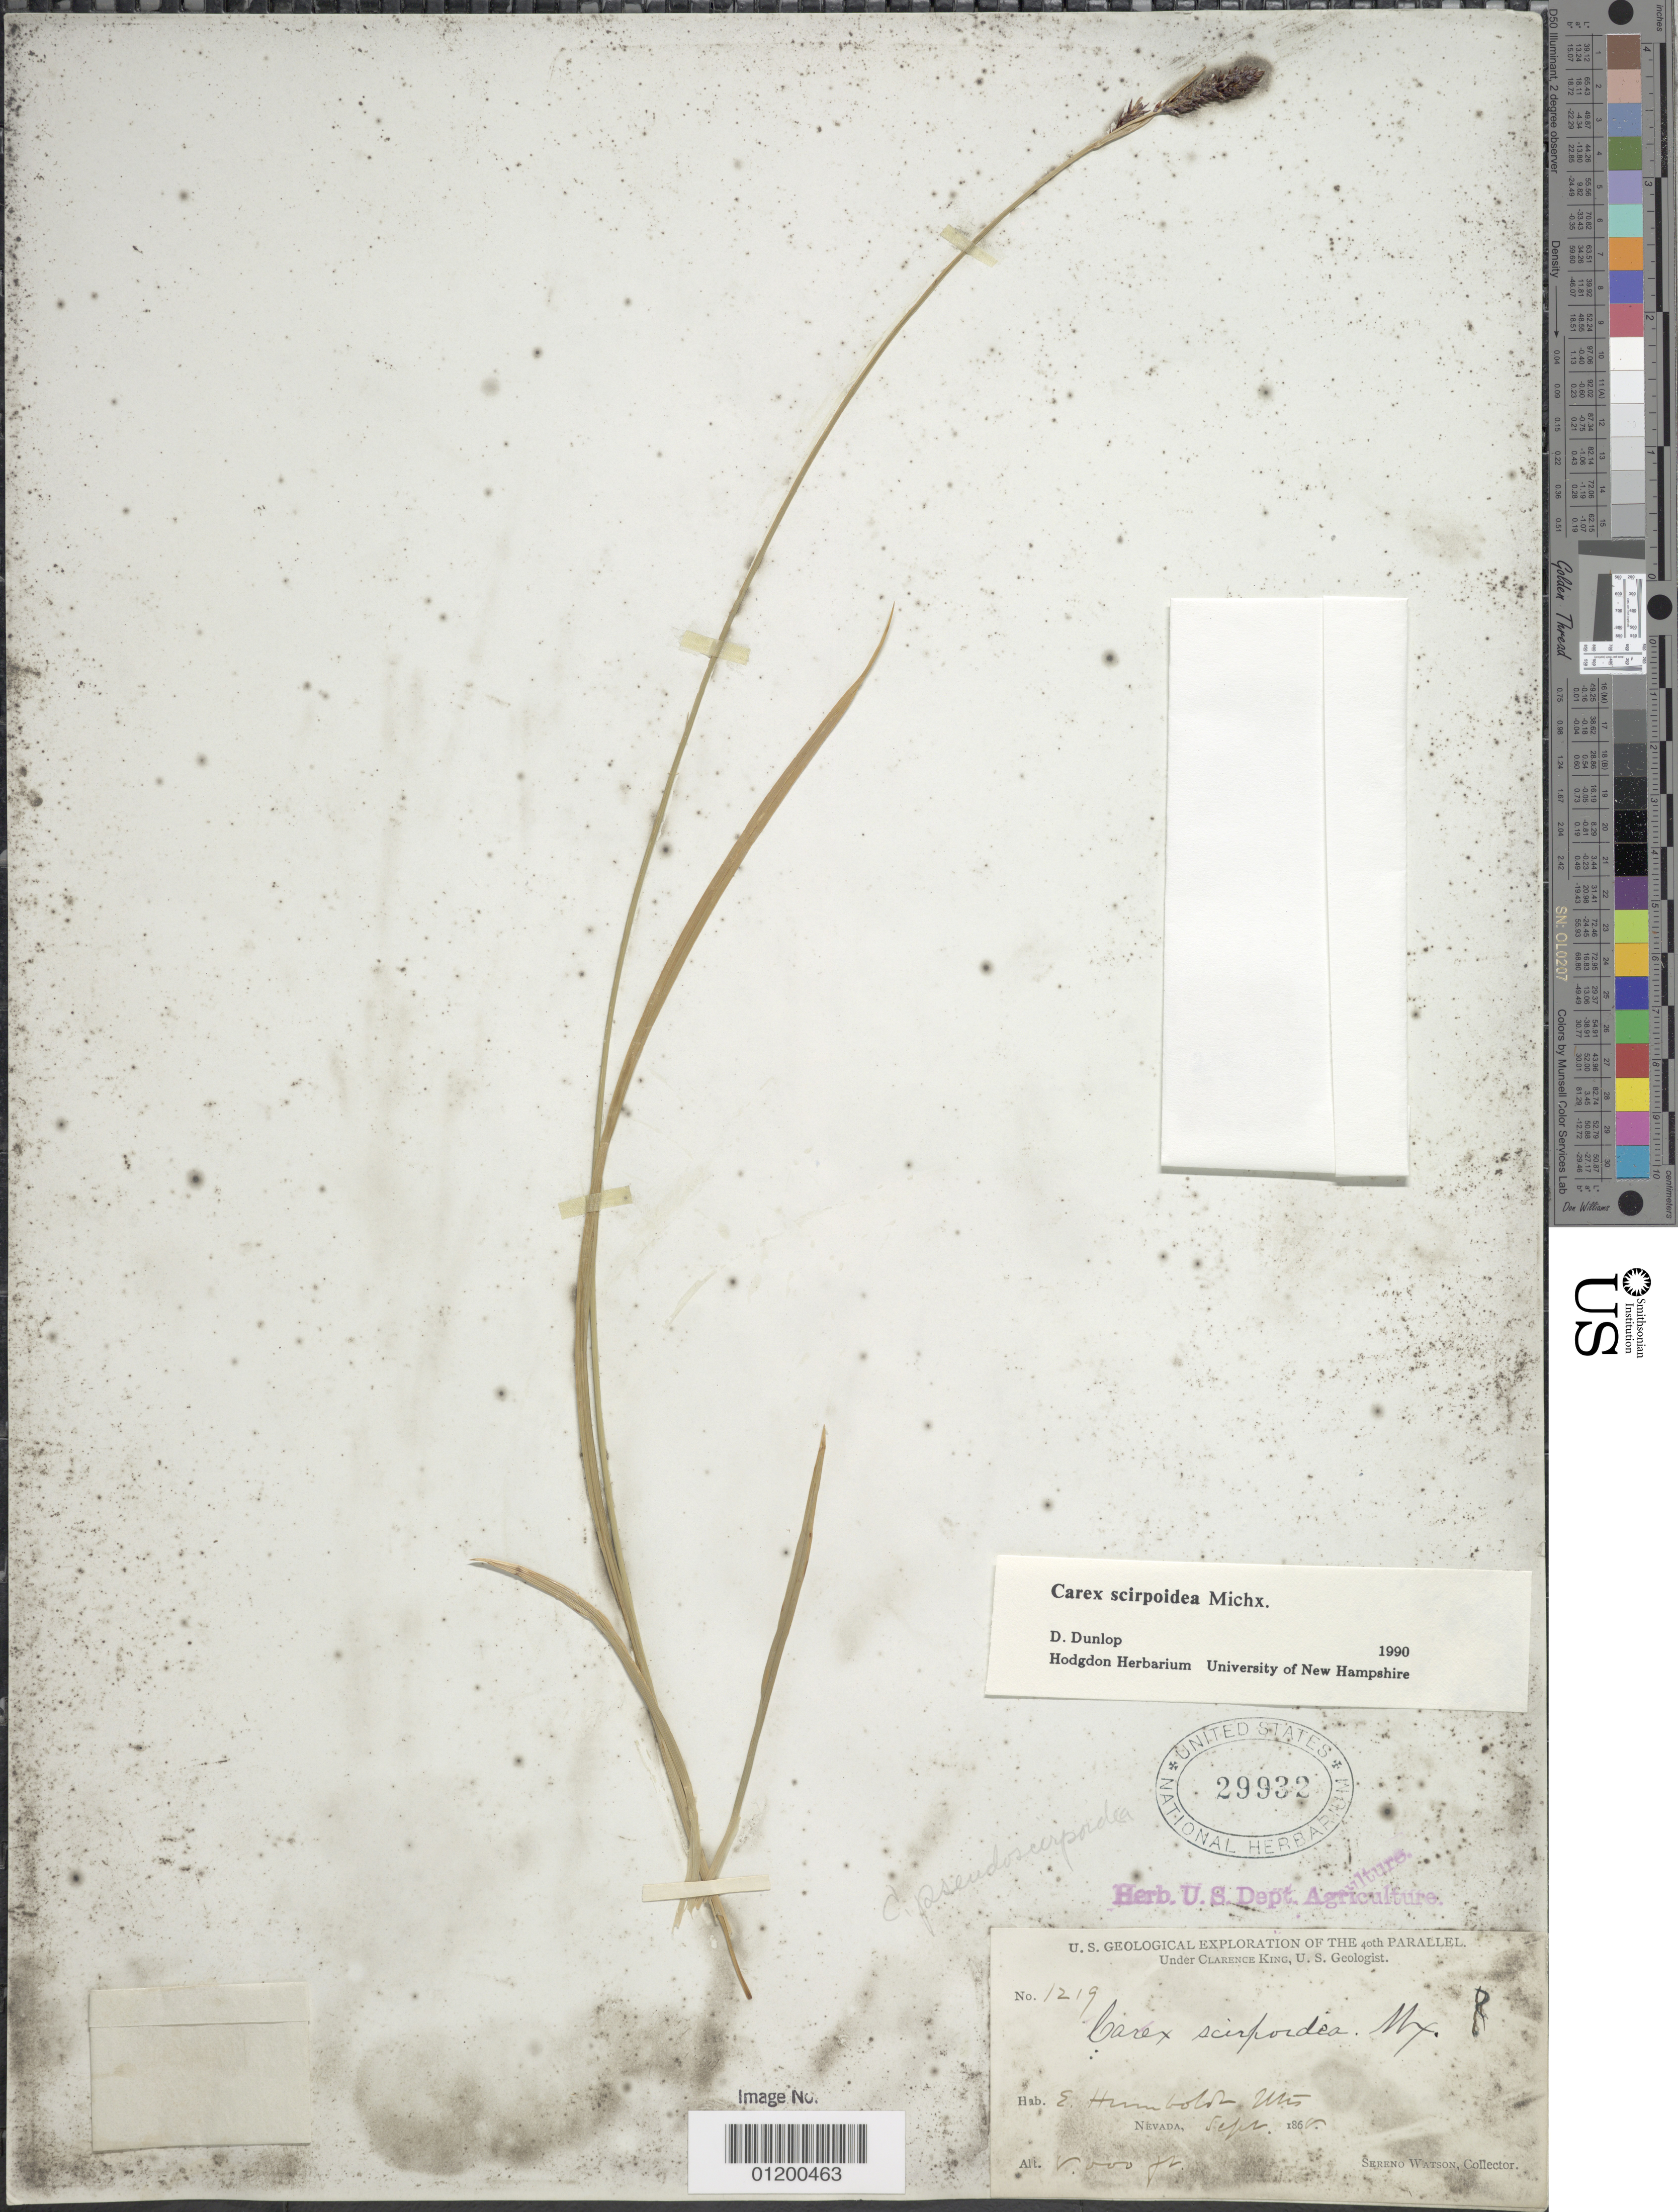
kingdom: Plantae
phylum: Tracheophyta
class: Liliopsida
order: Poales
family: Cyperaceae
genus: Carex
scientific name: Carex scirpoidea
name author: Michx.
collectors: S. Watson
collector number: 1219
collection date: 1868-09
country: United States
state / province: Nevada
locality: E. Humboldt Mts.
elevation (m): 2438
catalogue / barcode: US 29932